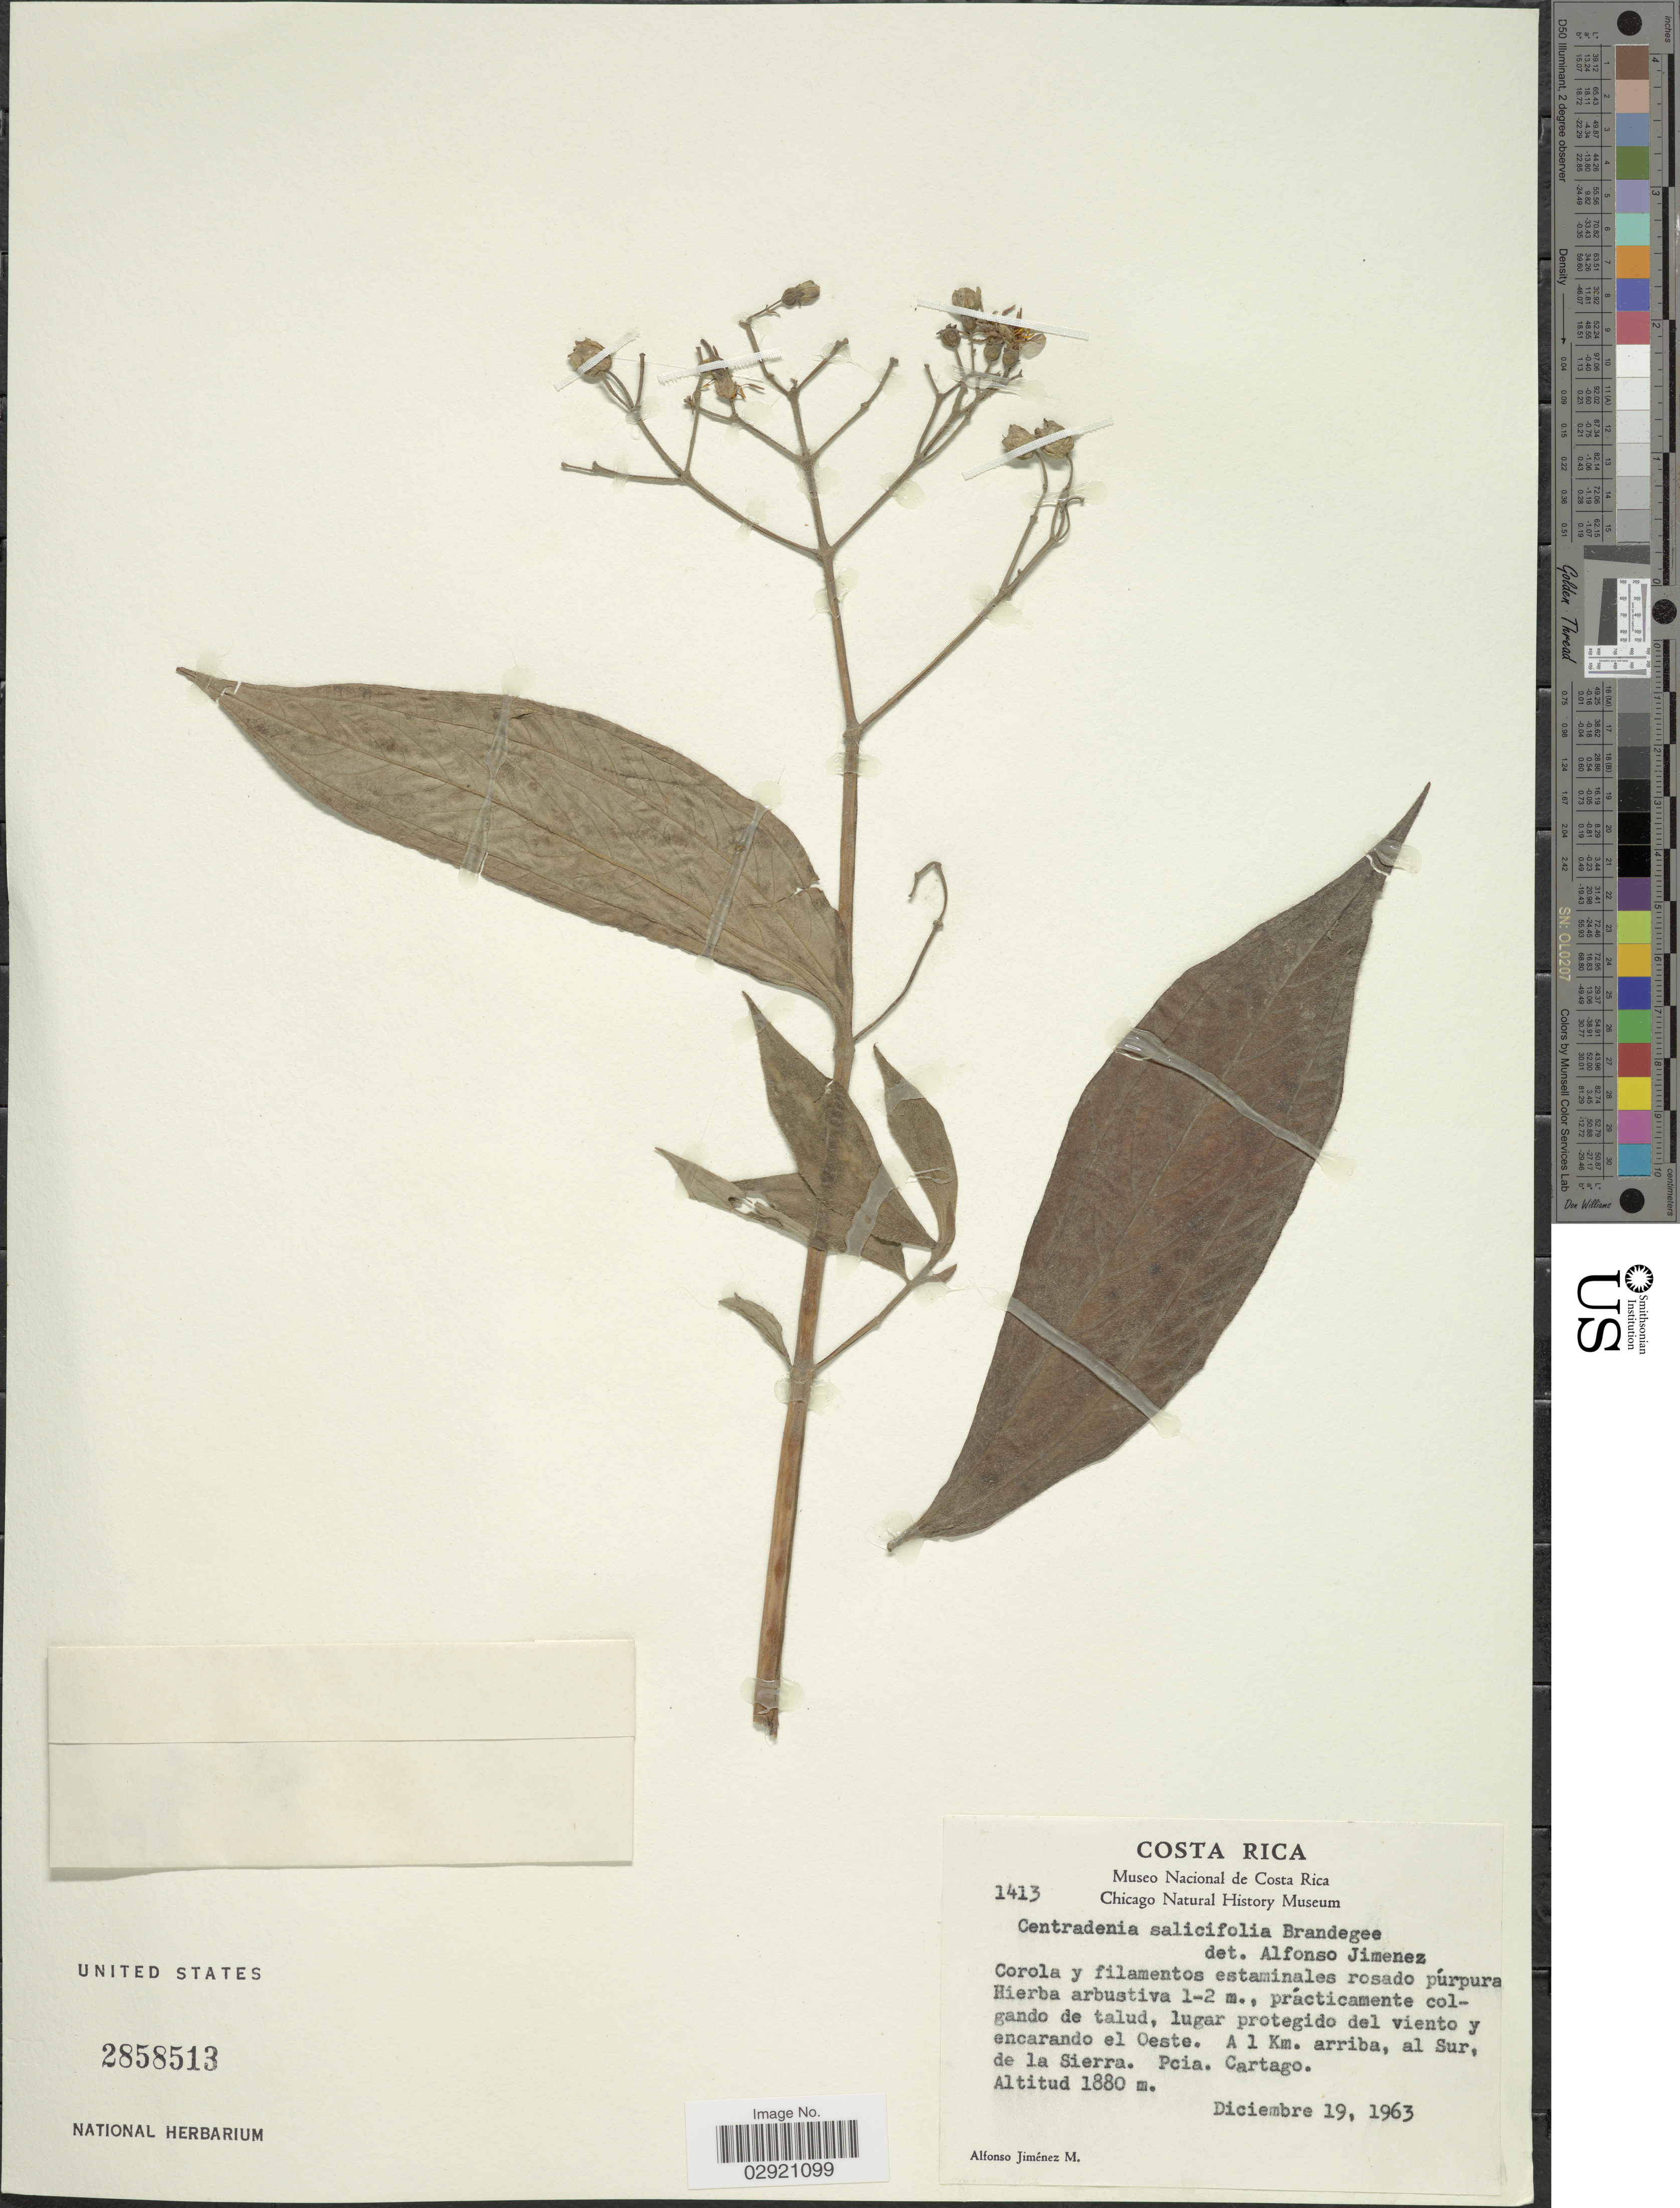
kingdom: Plantae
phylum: Tracheophyta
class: Magnoliopsida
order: Myrtales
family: Melastomataceae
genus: Centradenia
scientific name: Centradenia grandifolia subsp. grandifolia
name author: (Schltdl.) Endl.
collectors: A. Jimenez M.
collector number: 1413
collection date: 1963-12-19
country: Costa Rica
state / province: Cartago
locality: A 1 Km. arriba, al Sur, de la Sierra.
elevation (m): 1880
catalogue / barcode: US 2858513